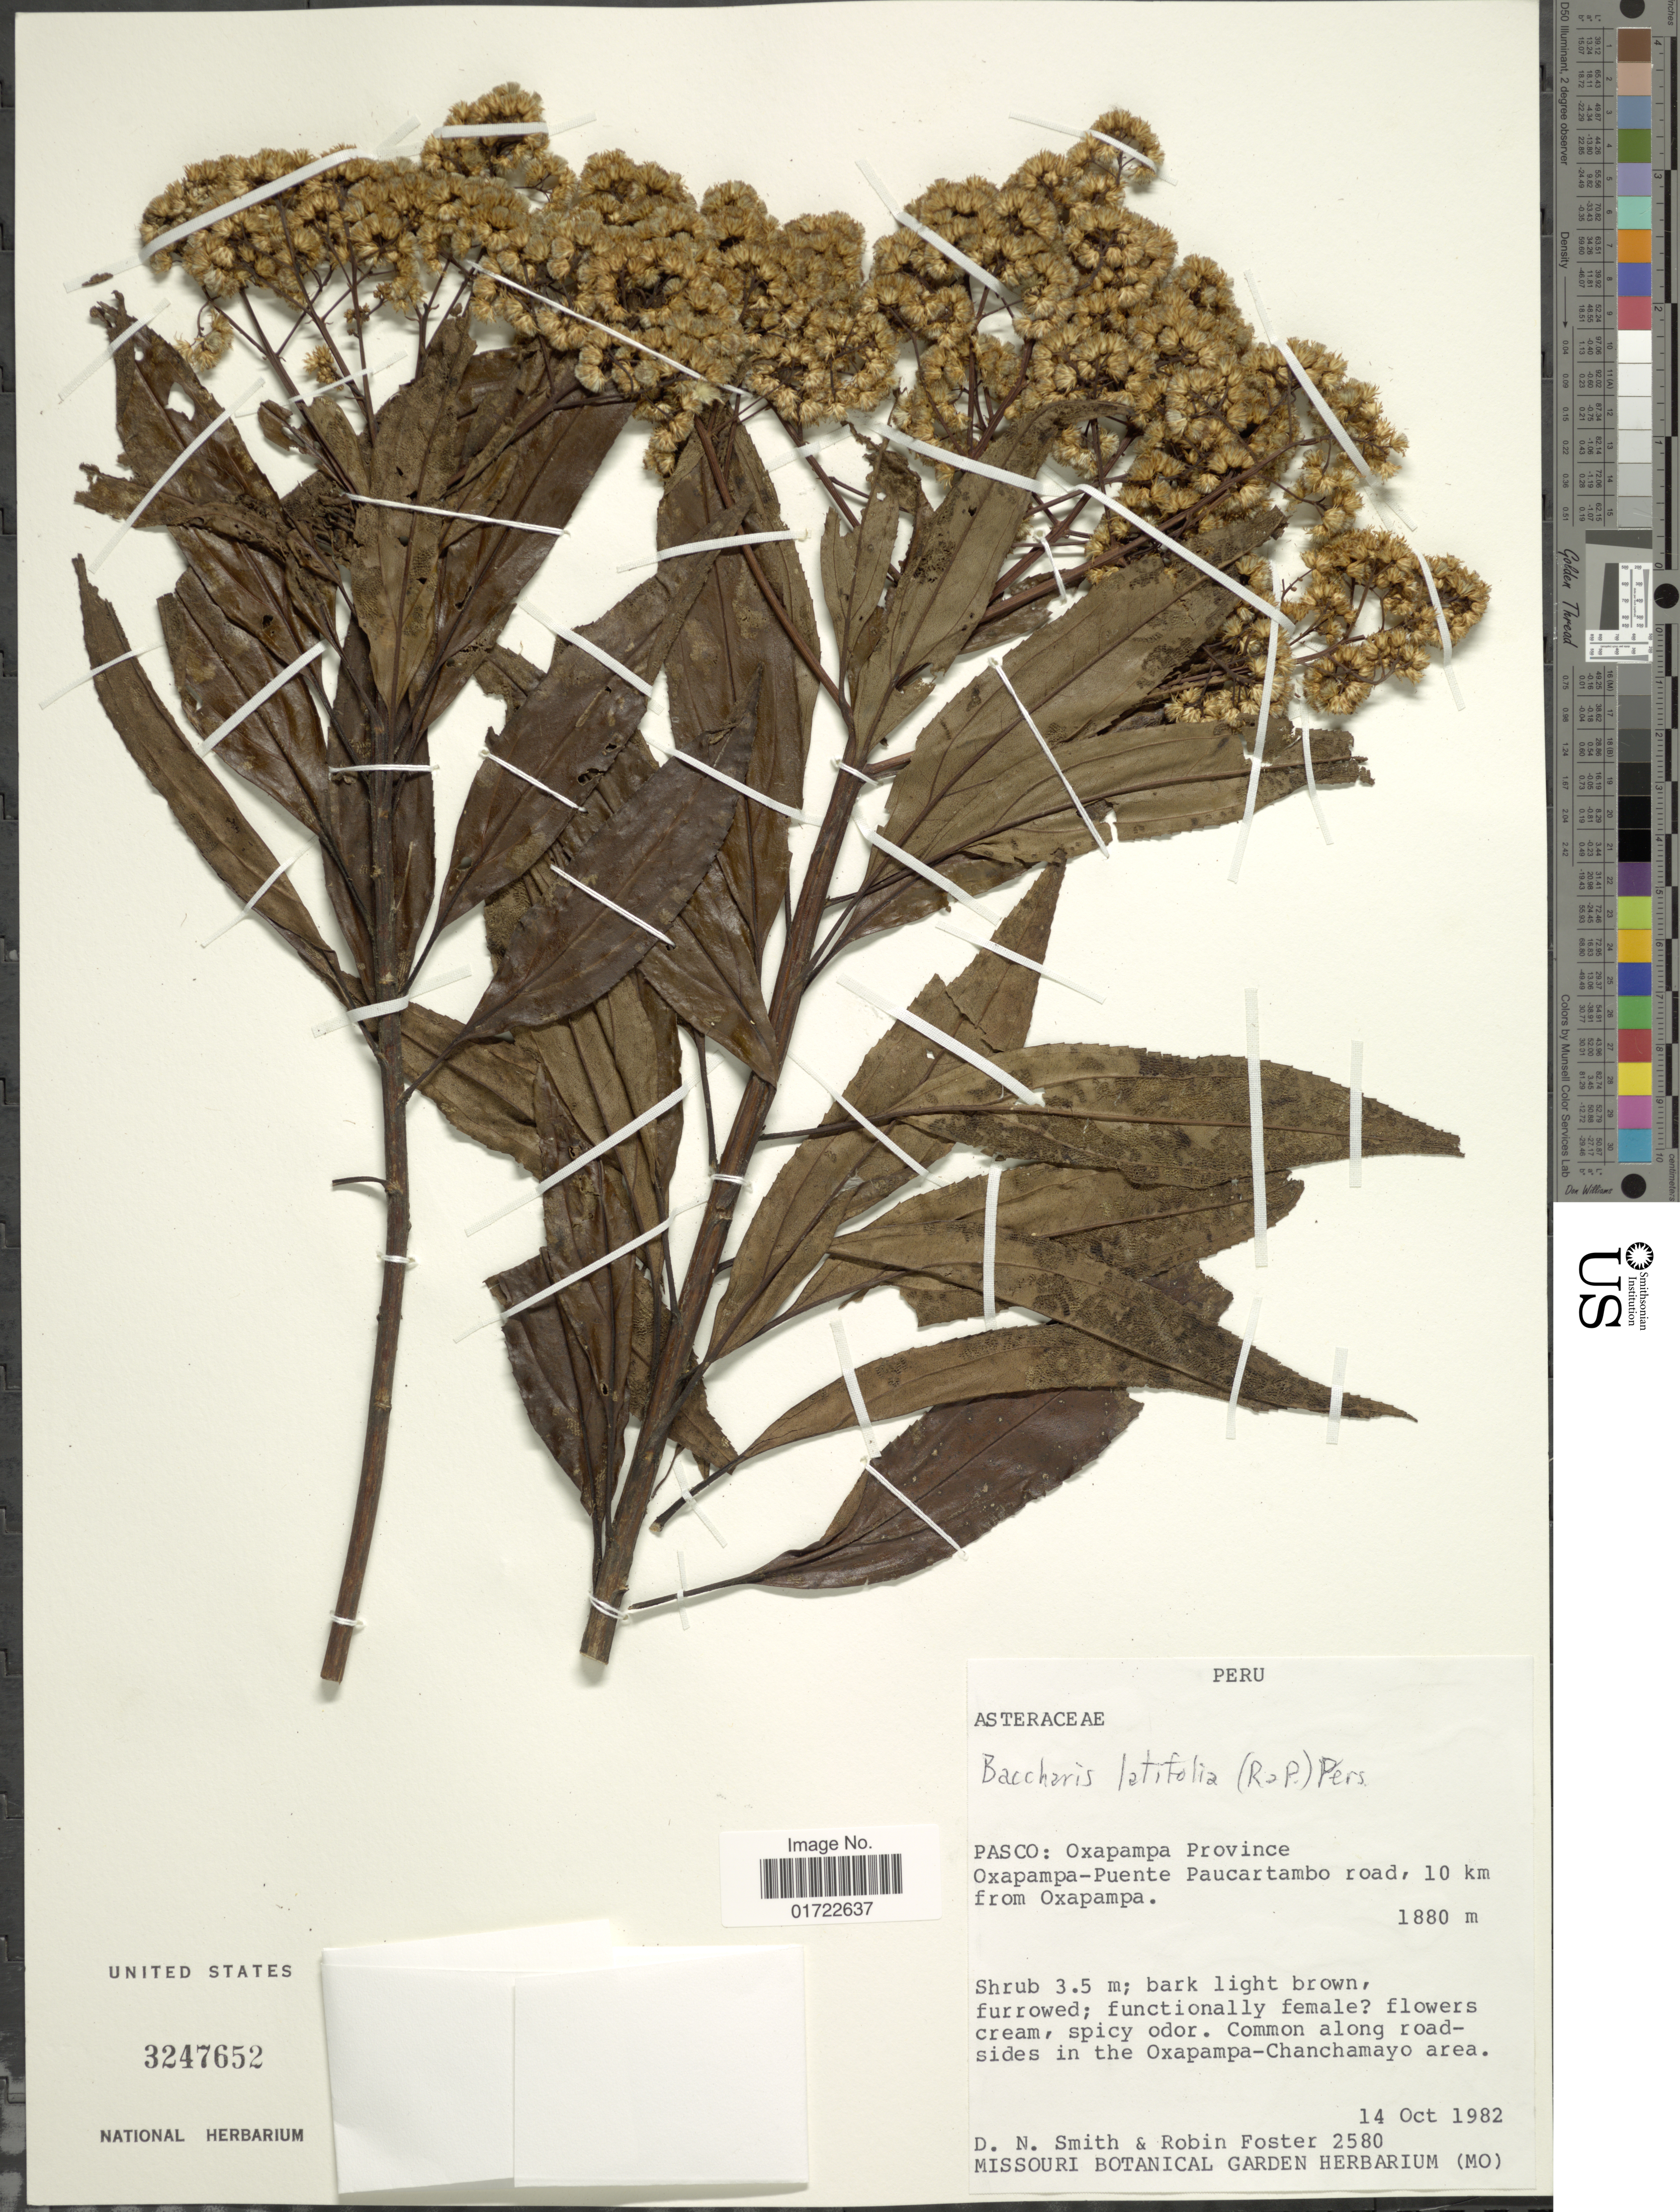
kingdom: Plantae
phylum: Tracheophyta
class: Magnoliopsida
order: Asterales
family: Asteraceae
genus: Baccharis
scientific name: Baccharis latifolia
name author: (Ruiz & Pav.) Pers.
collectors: D. Smith & R. Foster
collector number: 2580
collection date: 1982-10-14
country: Peru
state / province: Pasco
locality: Oxapampa Province, Oxapampa-Puente Paucartambo road, 10 km from Oxapampa.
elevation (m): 1880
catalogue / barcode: US 3247652